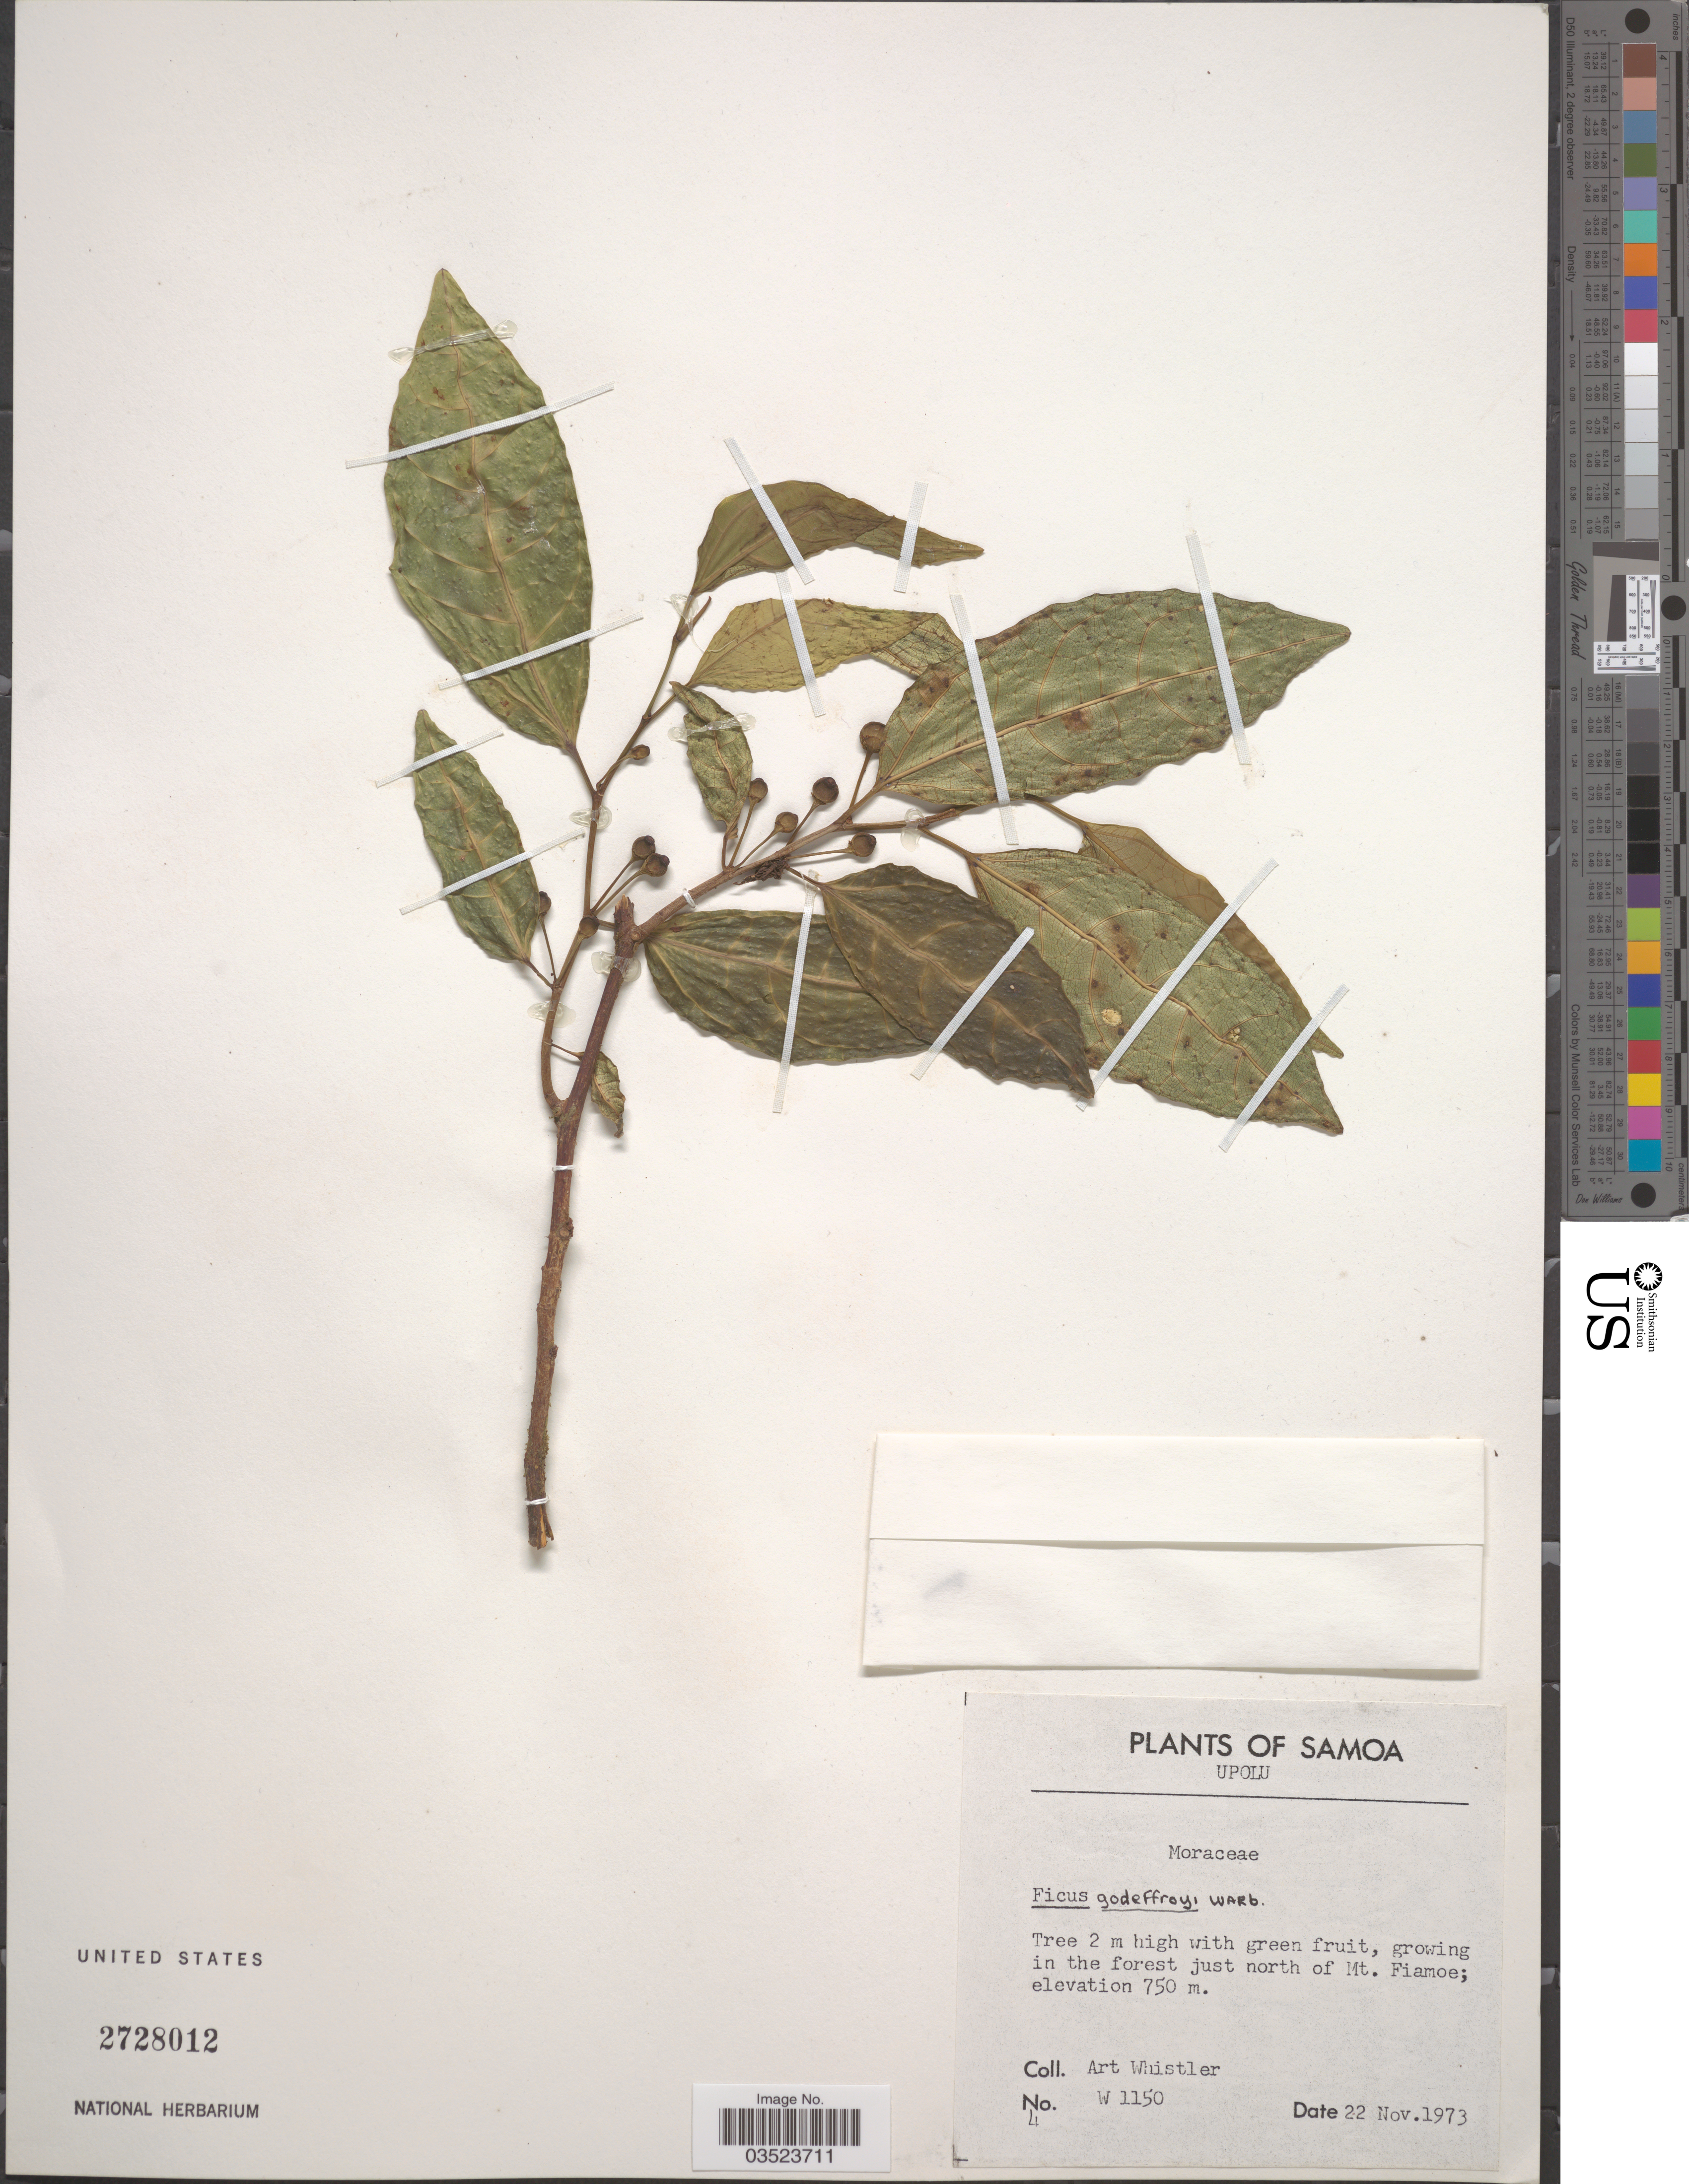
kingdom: Plantae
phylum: Tracheophyta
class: Magnoliopsida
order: Rosales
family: Moraceae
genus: Ficus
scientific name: Ficus godeffroyi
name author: Warb.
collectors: A. Whistler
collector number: W1150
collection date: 1973-11-22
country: Samoa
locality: Samoa. Upolu. In the forest just north of Mt. Fiamoe.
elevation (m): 750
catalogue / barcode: US 2728012